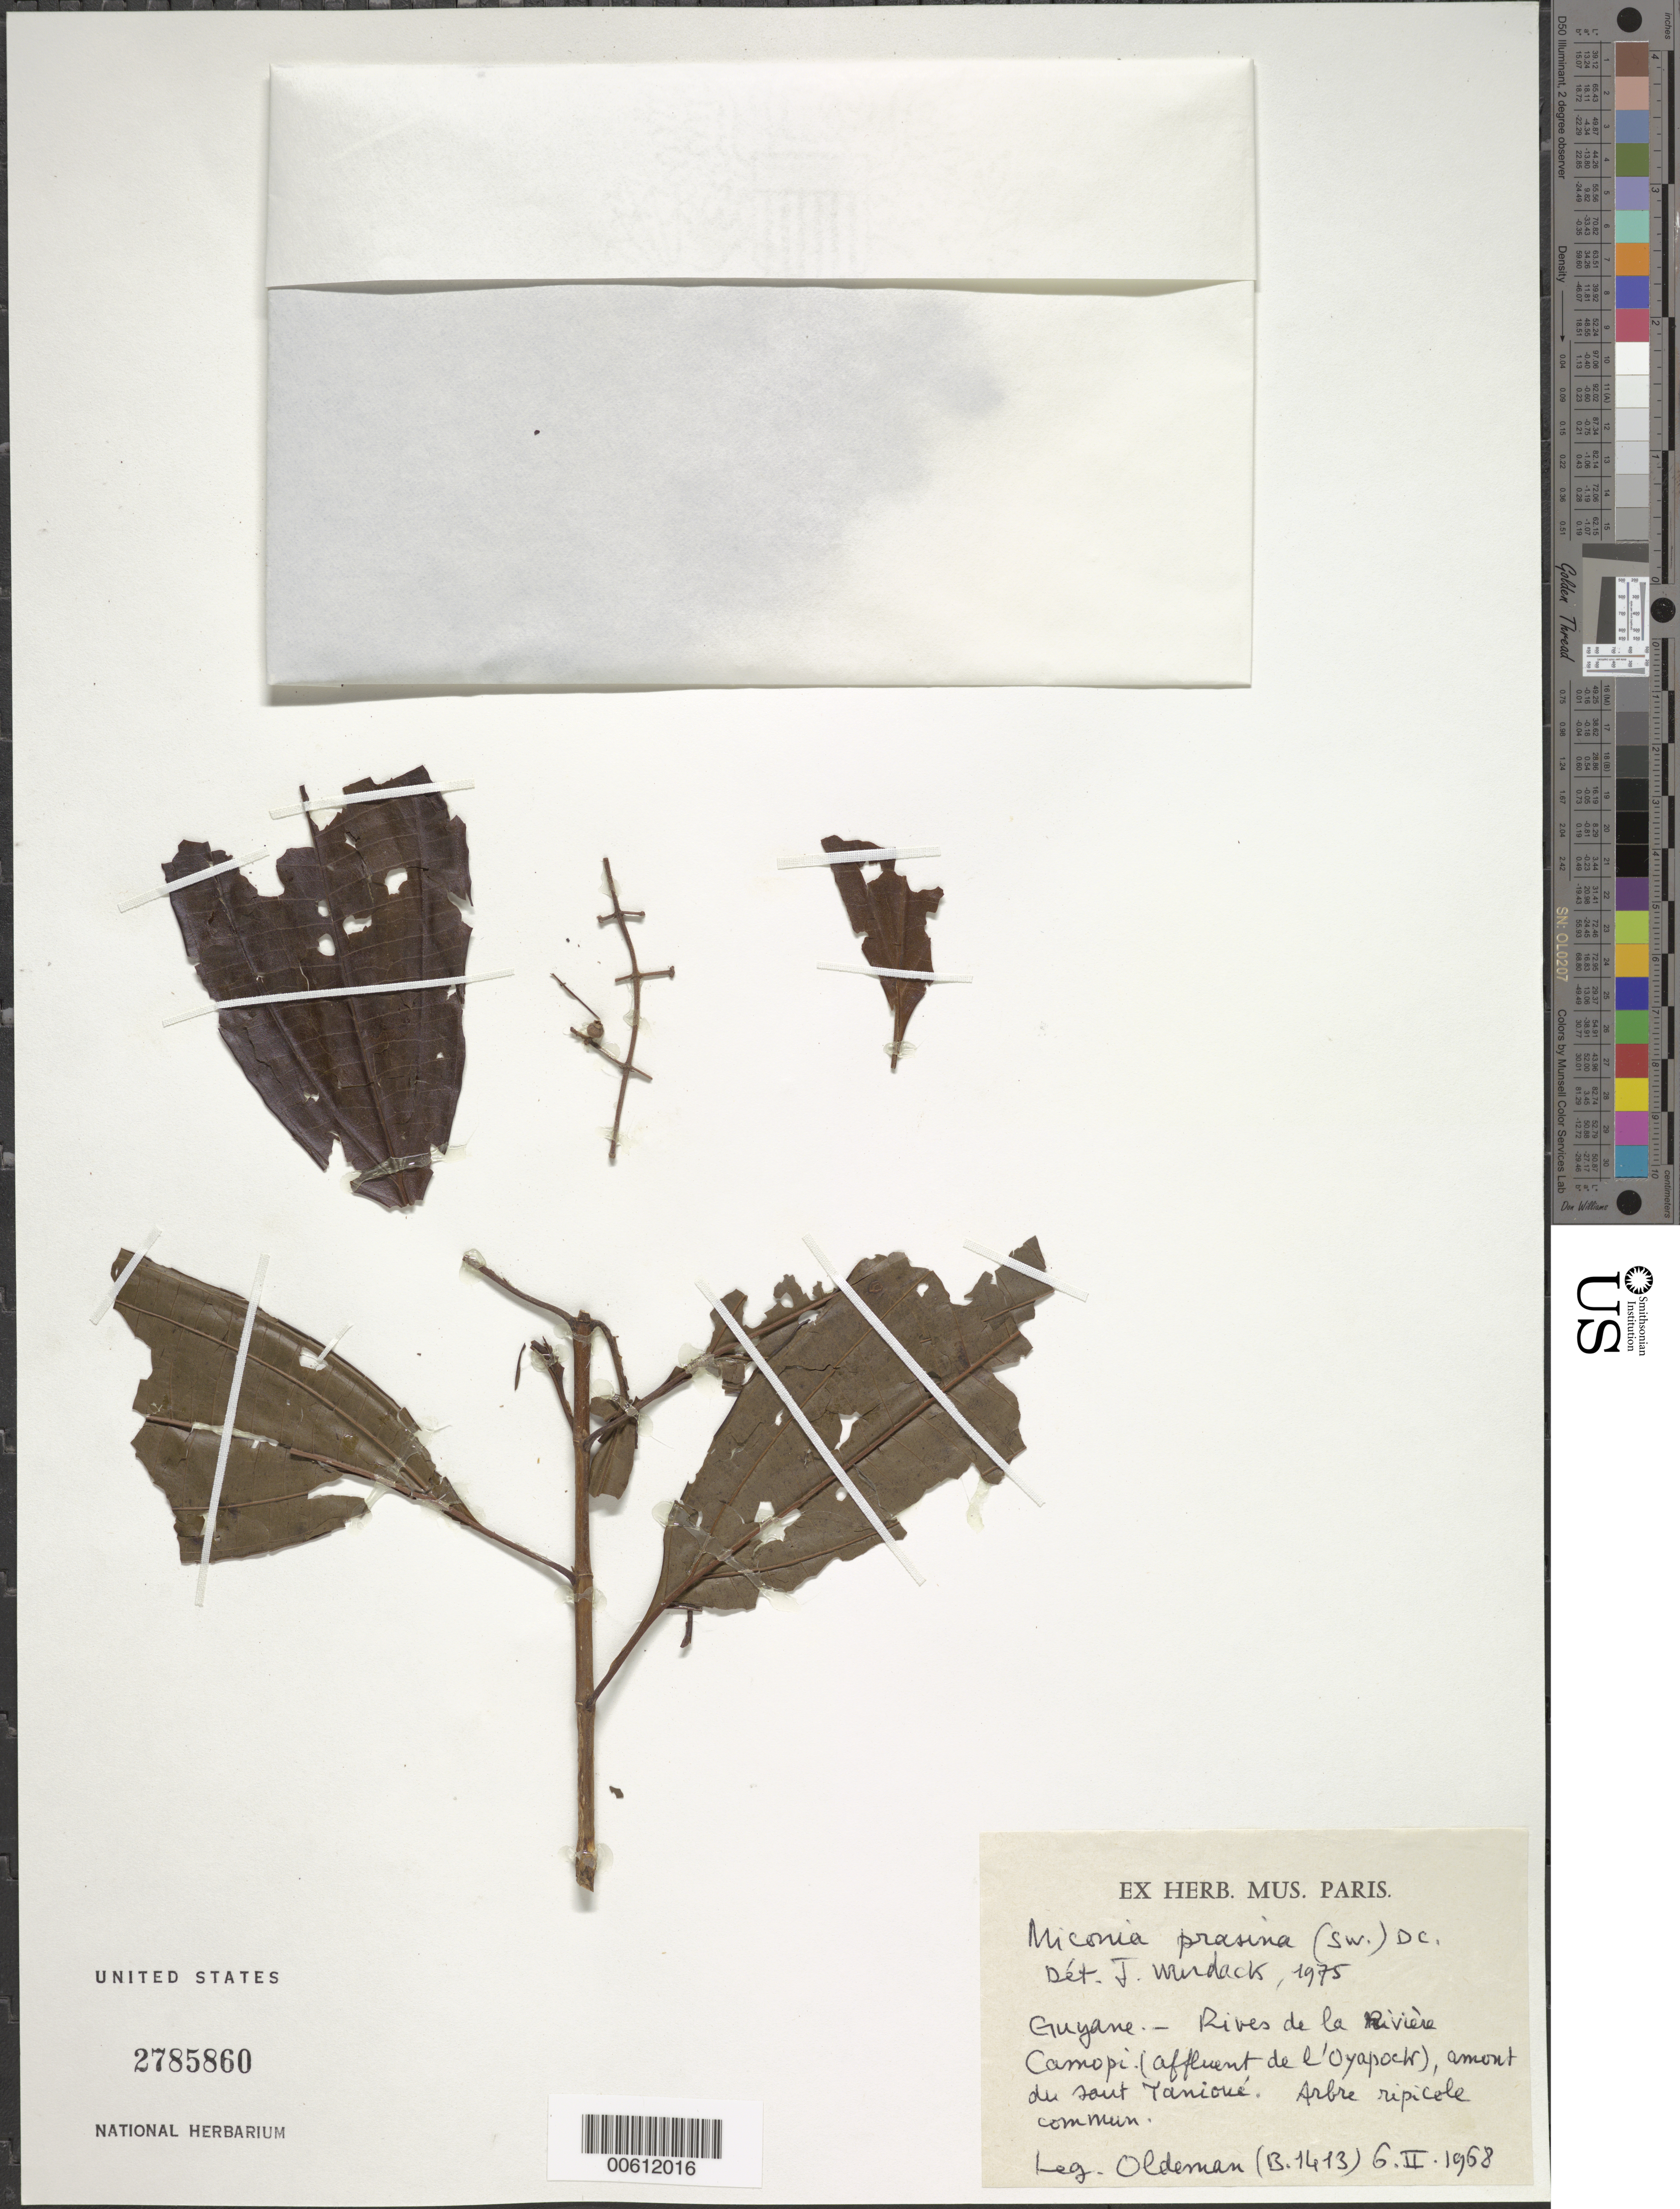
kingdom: Plantae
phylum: Tracheophyta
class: Magnoliopsida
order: Myrtales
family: Melastomataceae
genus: Miconia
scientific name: Miconia prasina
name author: (Sw.) DC.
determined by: Wurdack, John J., (US), US (UNITED STATES)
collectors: R. Oldeman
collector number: B 1413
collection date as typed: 6-Feb-68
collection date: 1968-02-06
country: French Guiana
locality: Saut Yanioué, Camopi R., (aff. de l'Oyapock)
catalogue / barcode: US 2785860